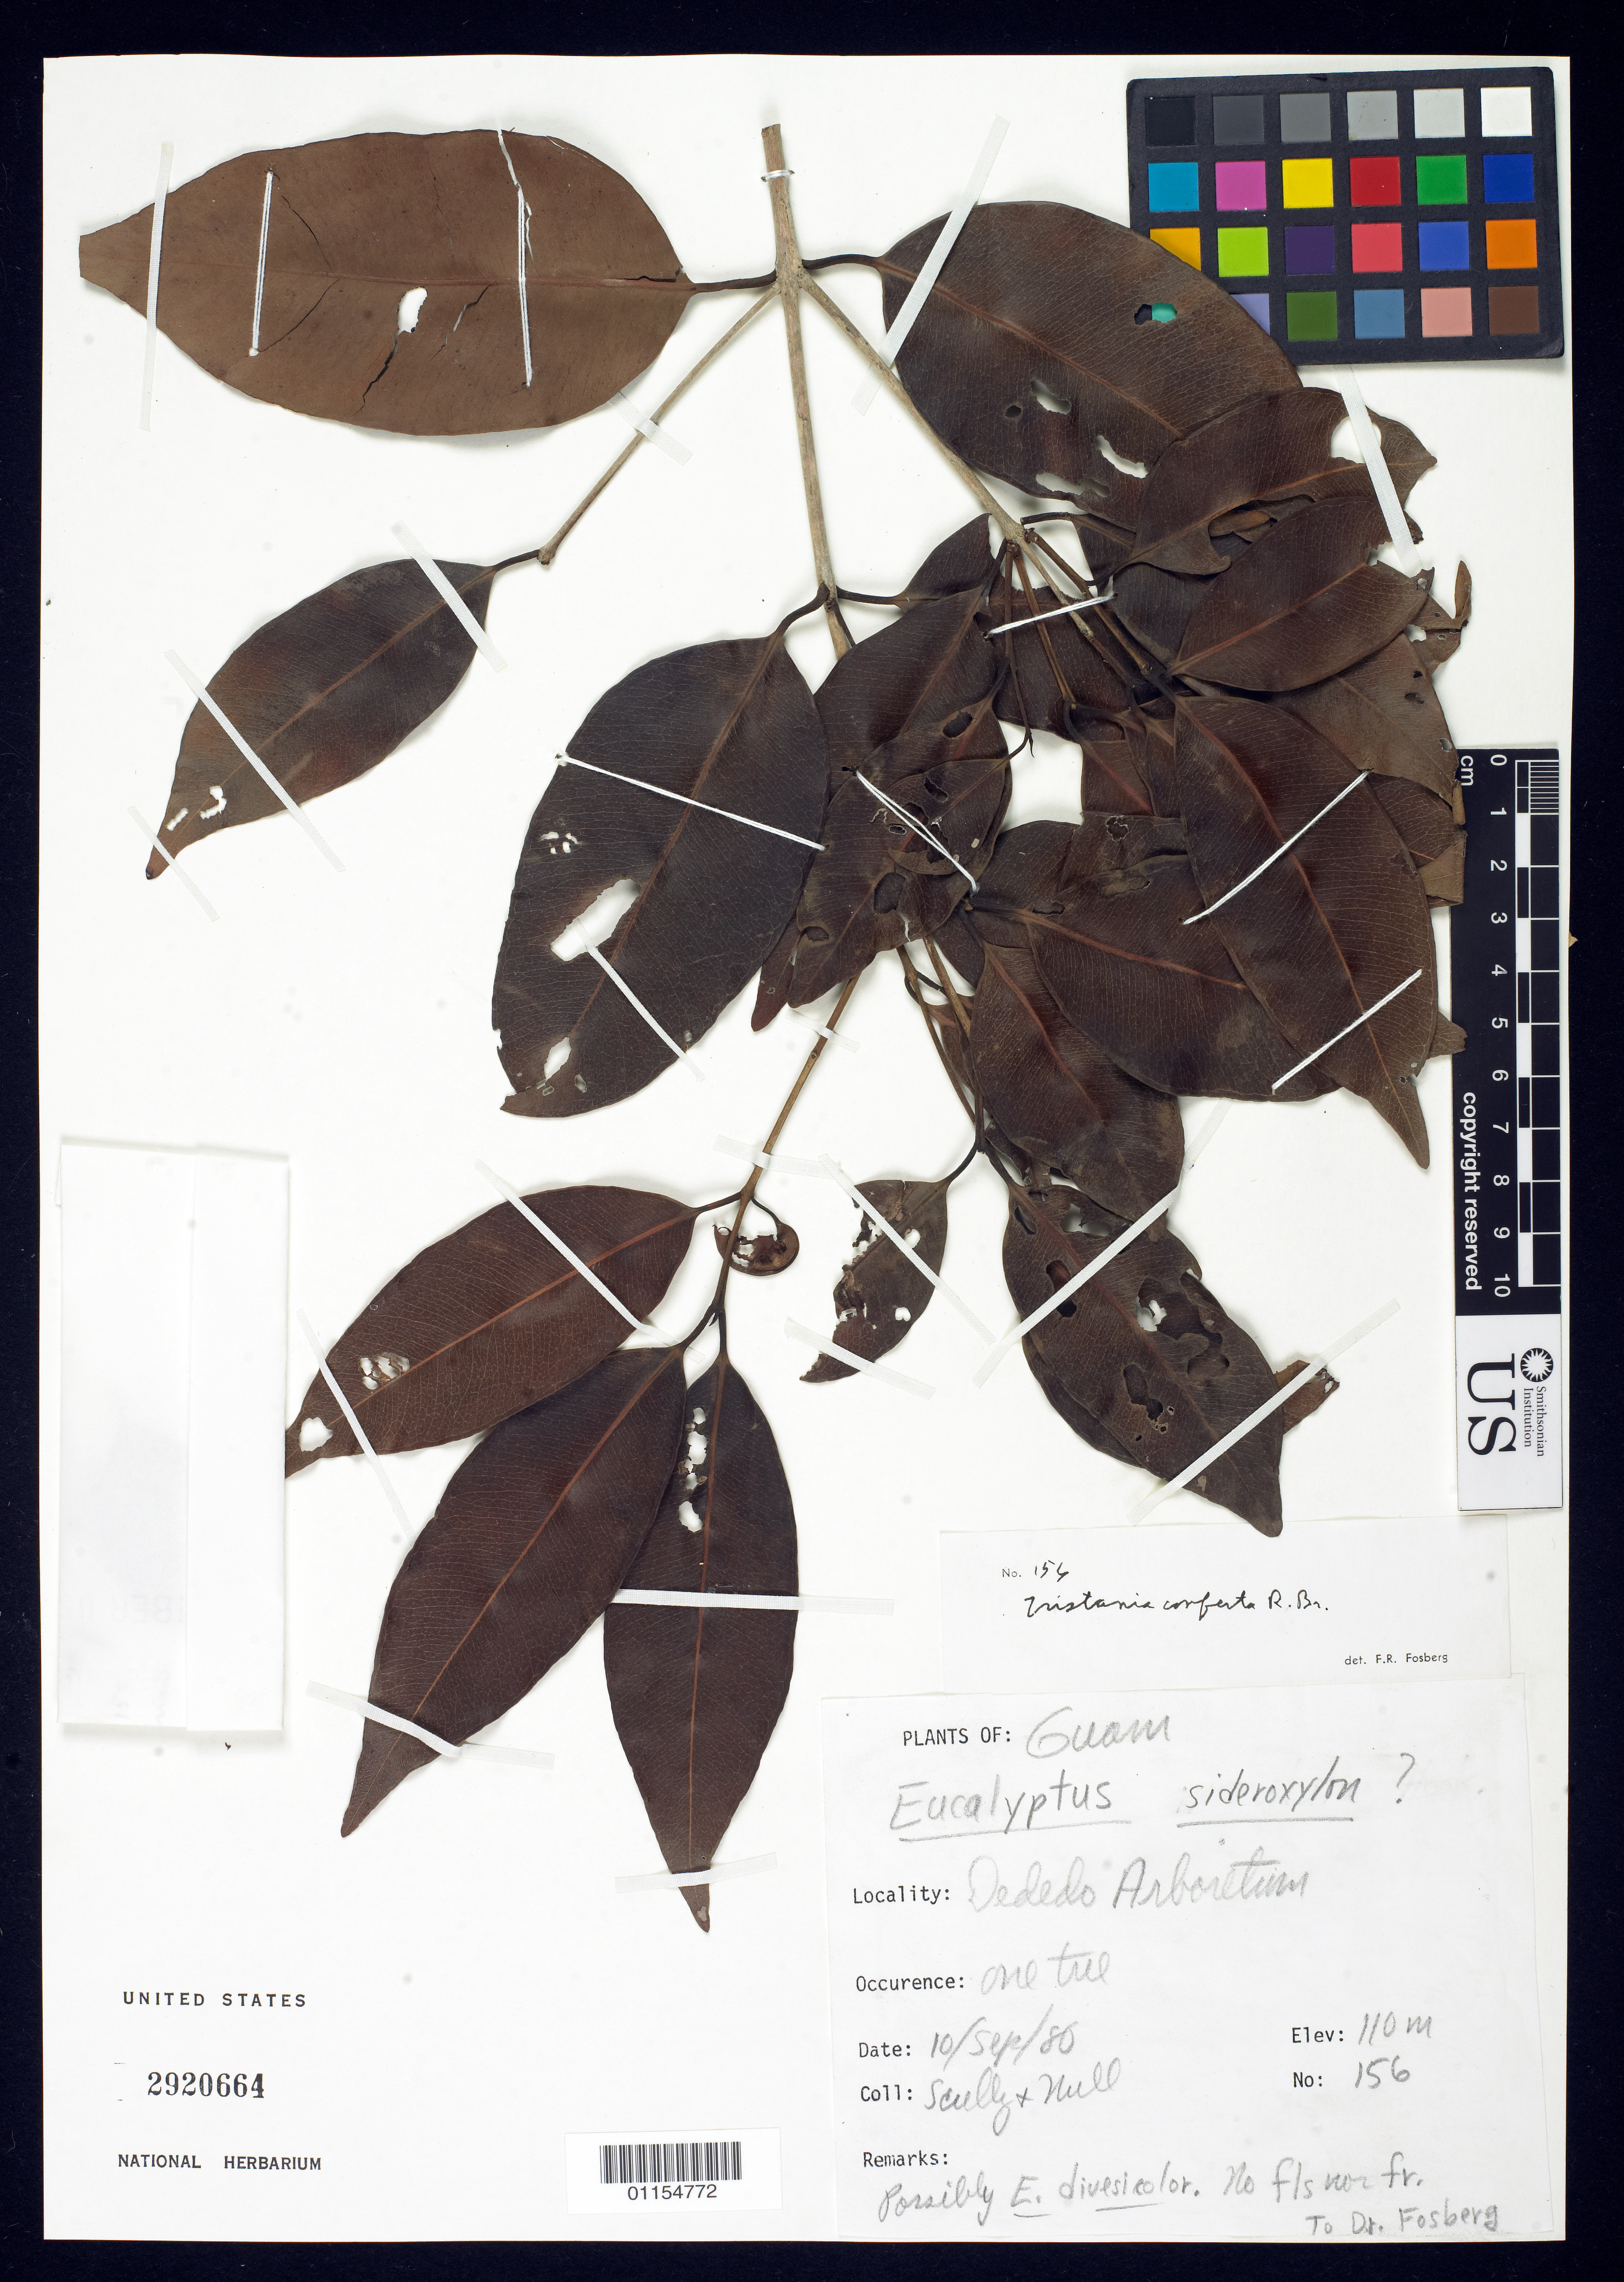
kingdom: Plantae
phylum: Tracheophyta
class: Magnoliopsida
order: Myrtales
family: Myrtaceae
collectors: -. Null & B. Scully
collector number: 156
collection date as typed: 10 Sep 1980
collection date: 1980-09-10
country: Guam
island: Guam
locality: Dededo arboretum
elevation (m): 110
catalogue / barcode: US 2920664